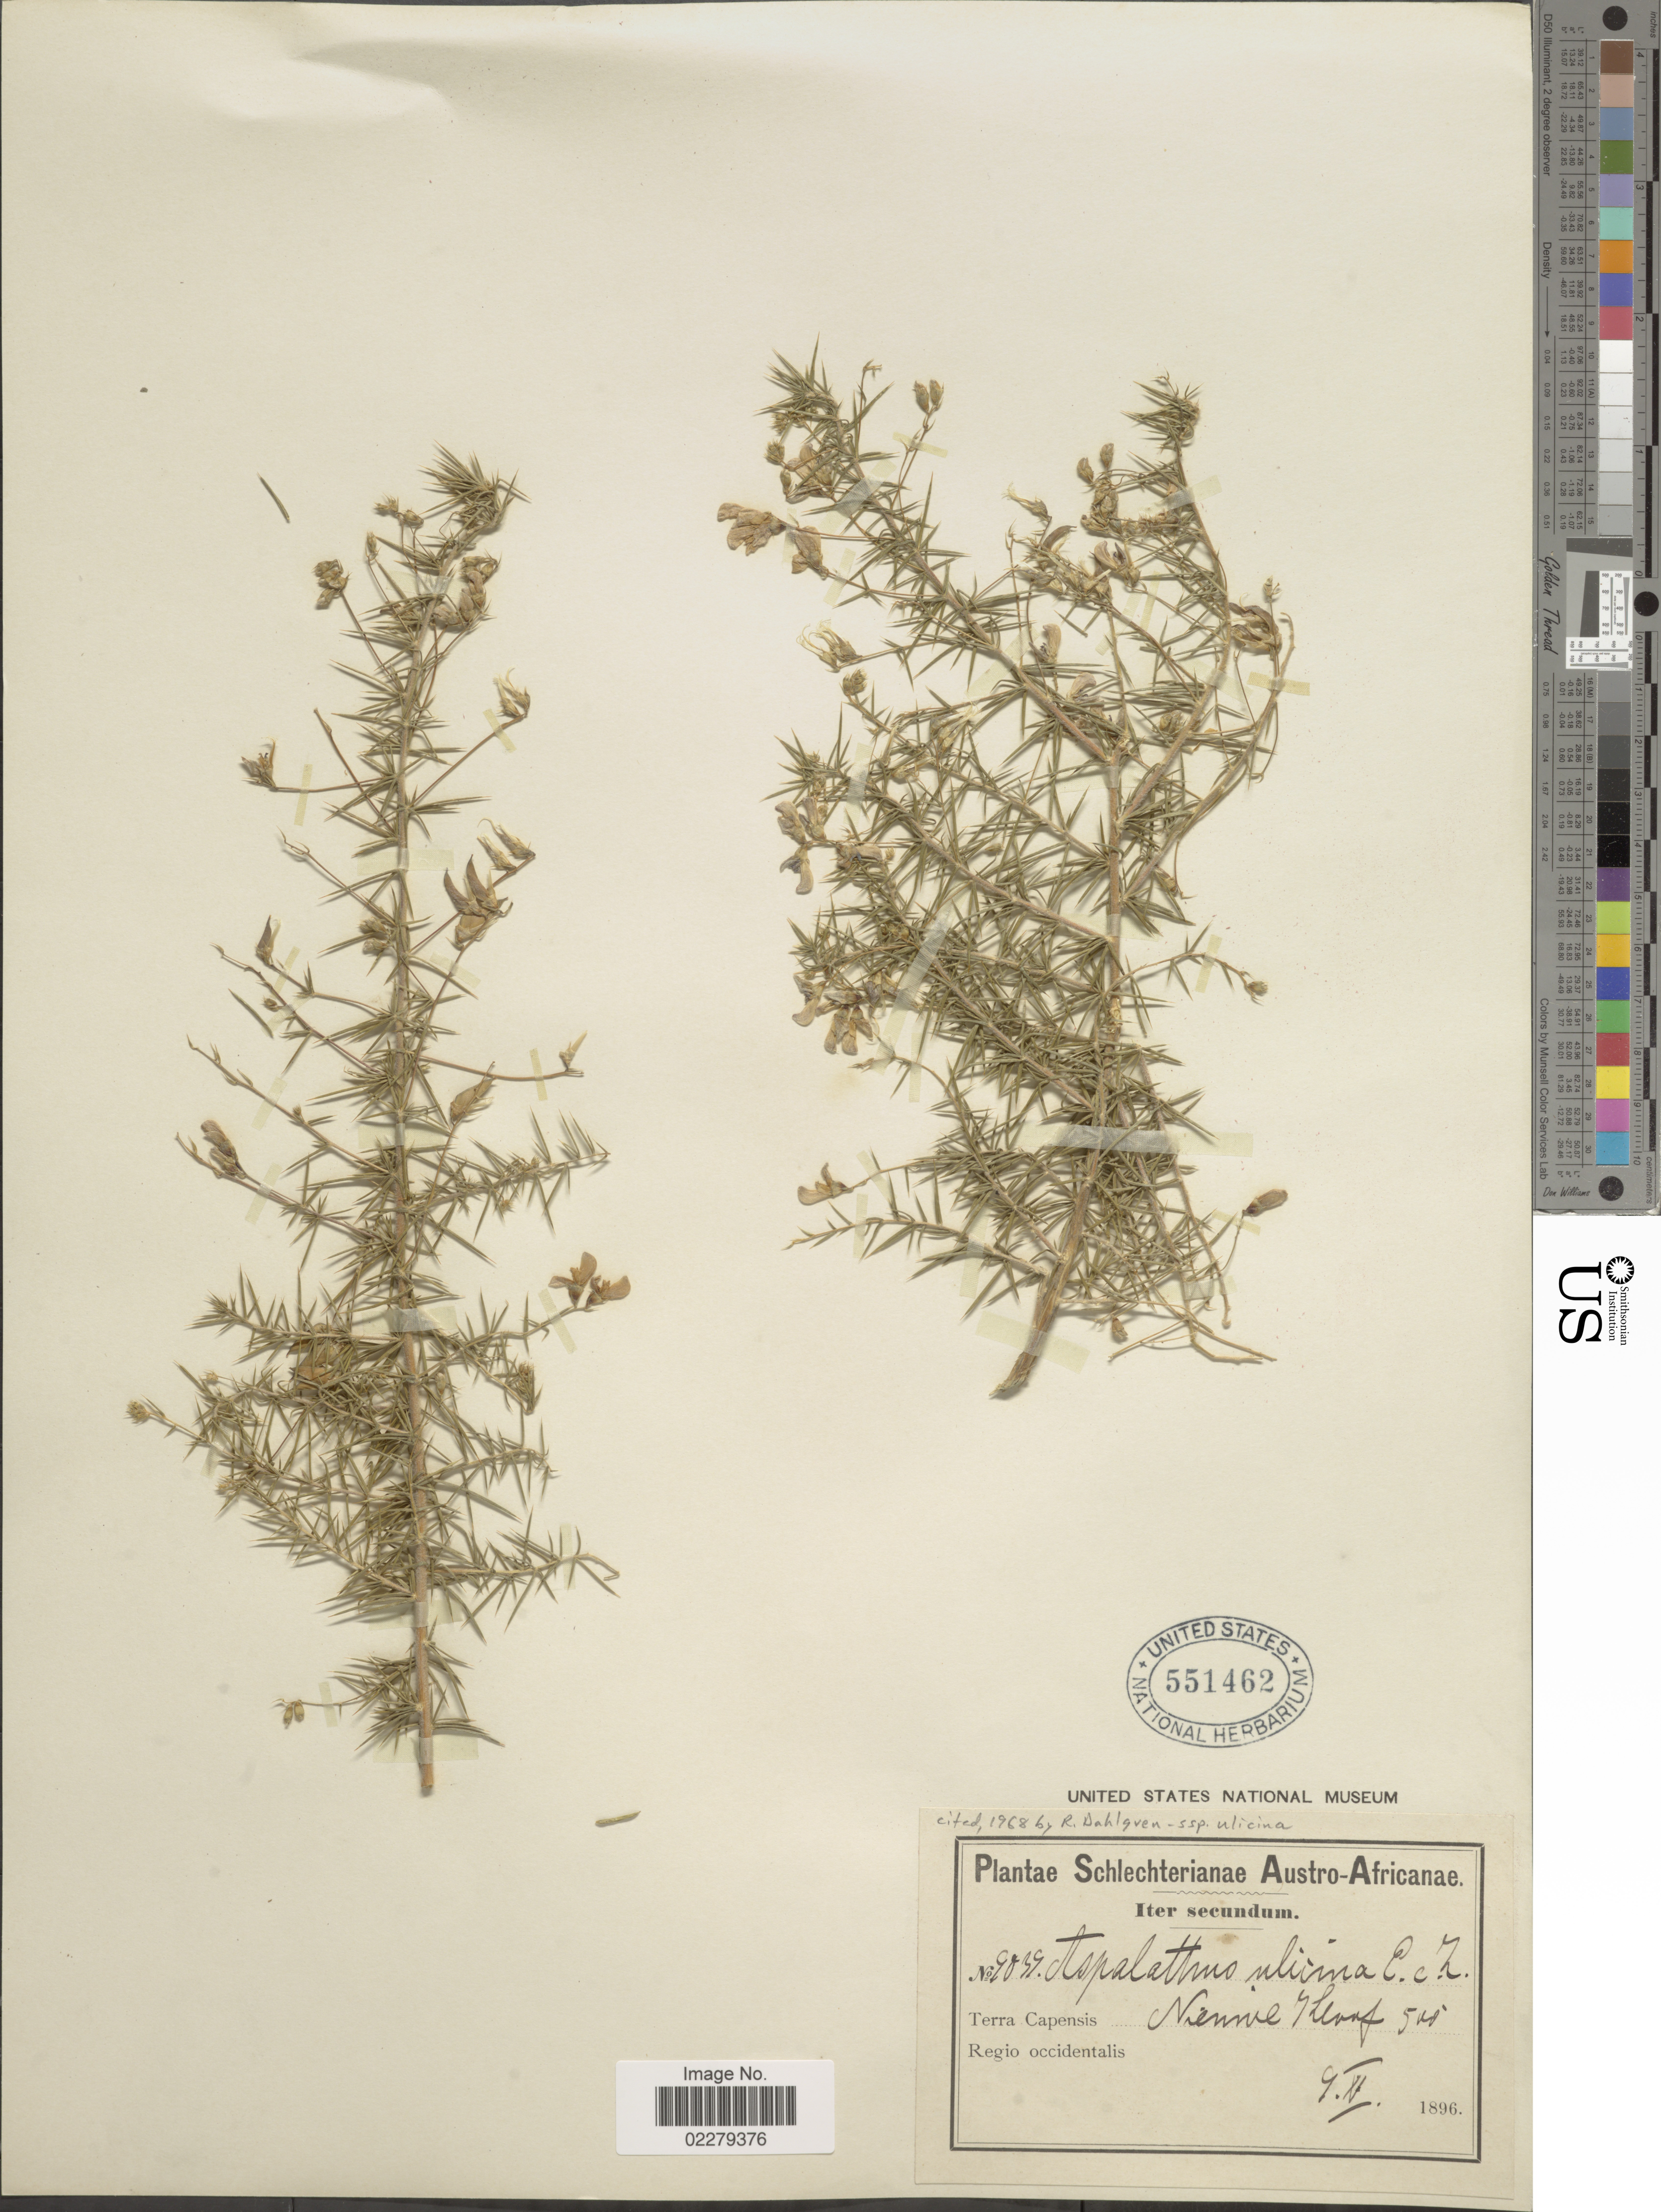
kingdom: Plantae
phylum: Tracheophyta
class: Magnoliopsida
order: Fabales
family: Fabaceae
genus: Aspalathus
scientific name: Aspalathus ulicina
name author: Eckl. & Zeyh.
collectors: Schlechter, --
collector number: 9039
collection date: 1896-05-09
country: South Africa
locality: Austro-Africanae. Terra Capensis, Nieuwe Kloof. Regio occidentalis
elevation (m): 152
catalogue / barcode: US 551462